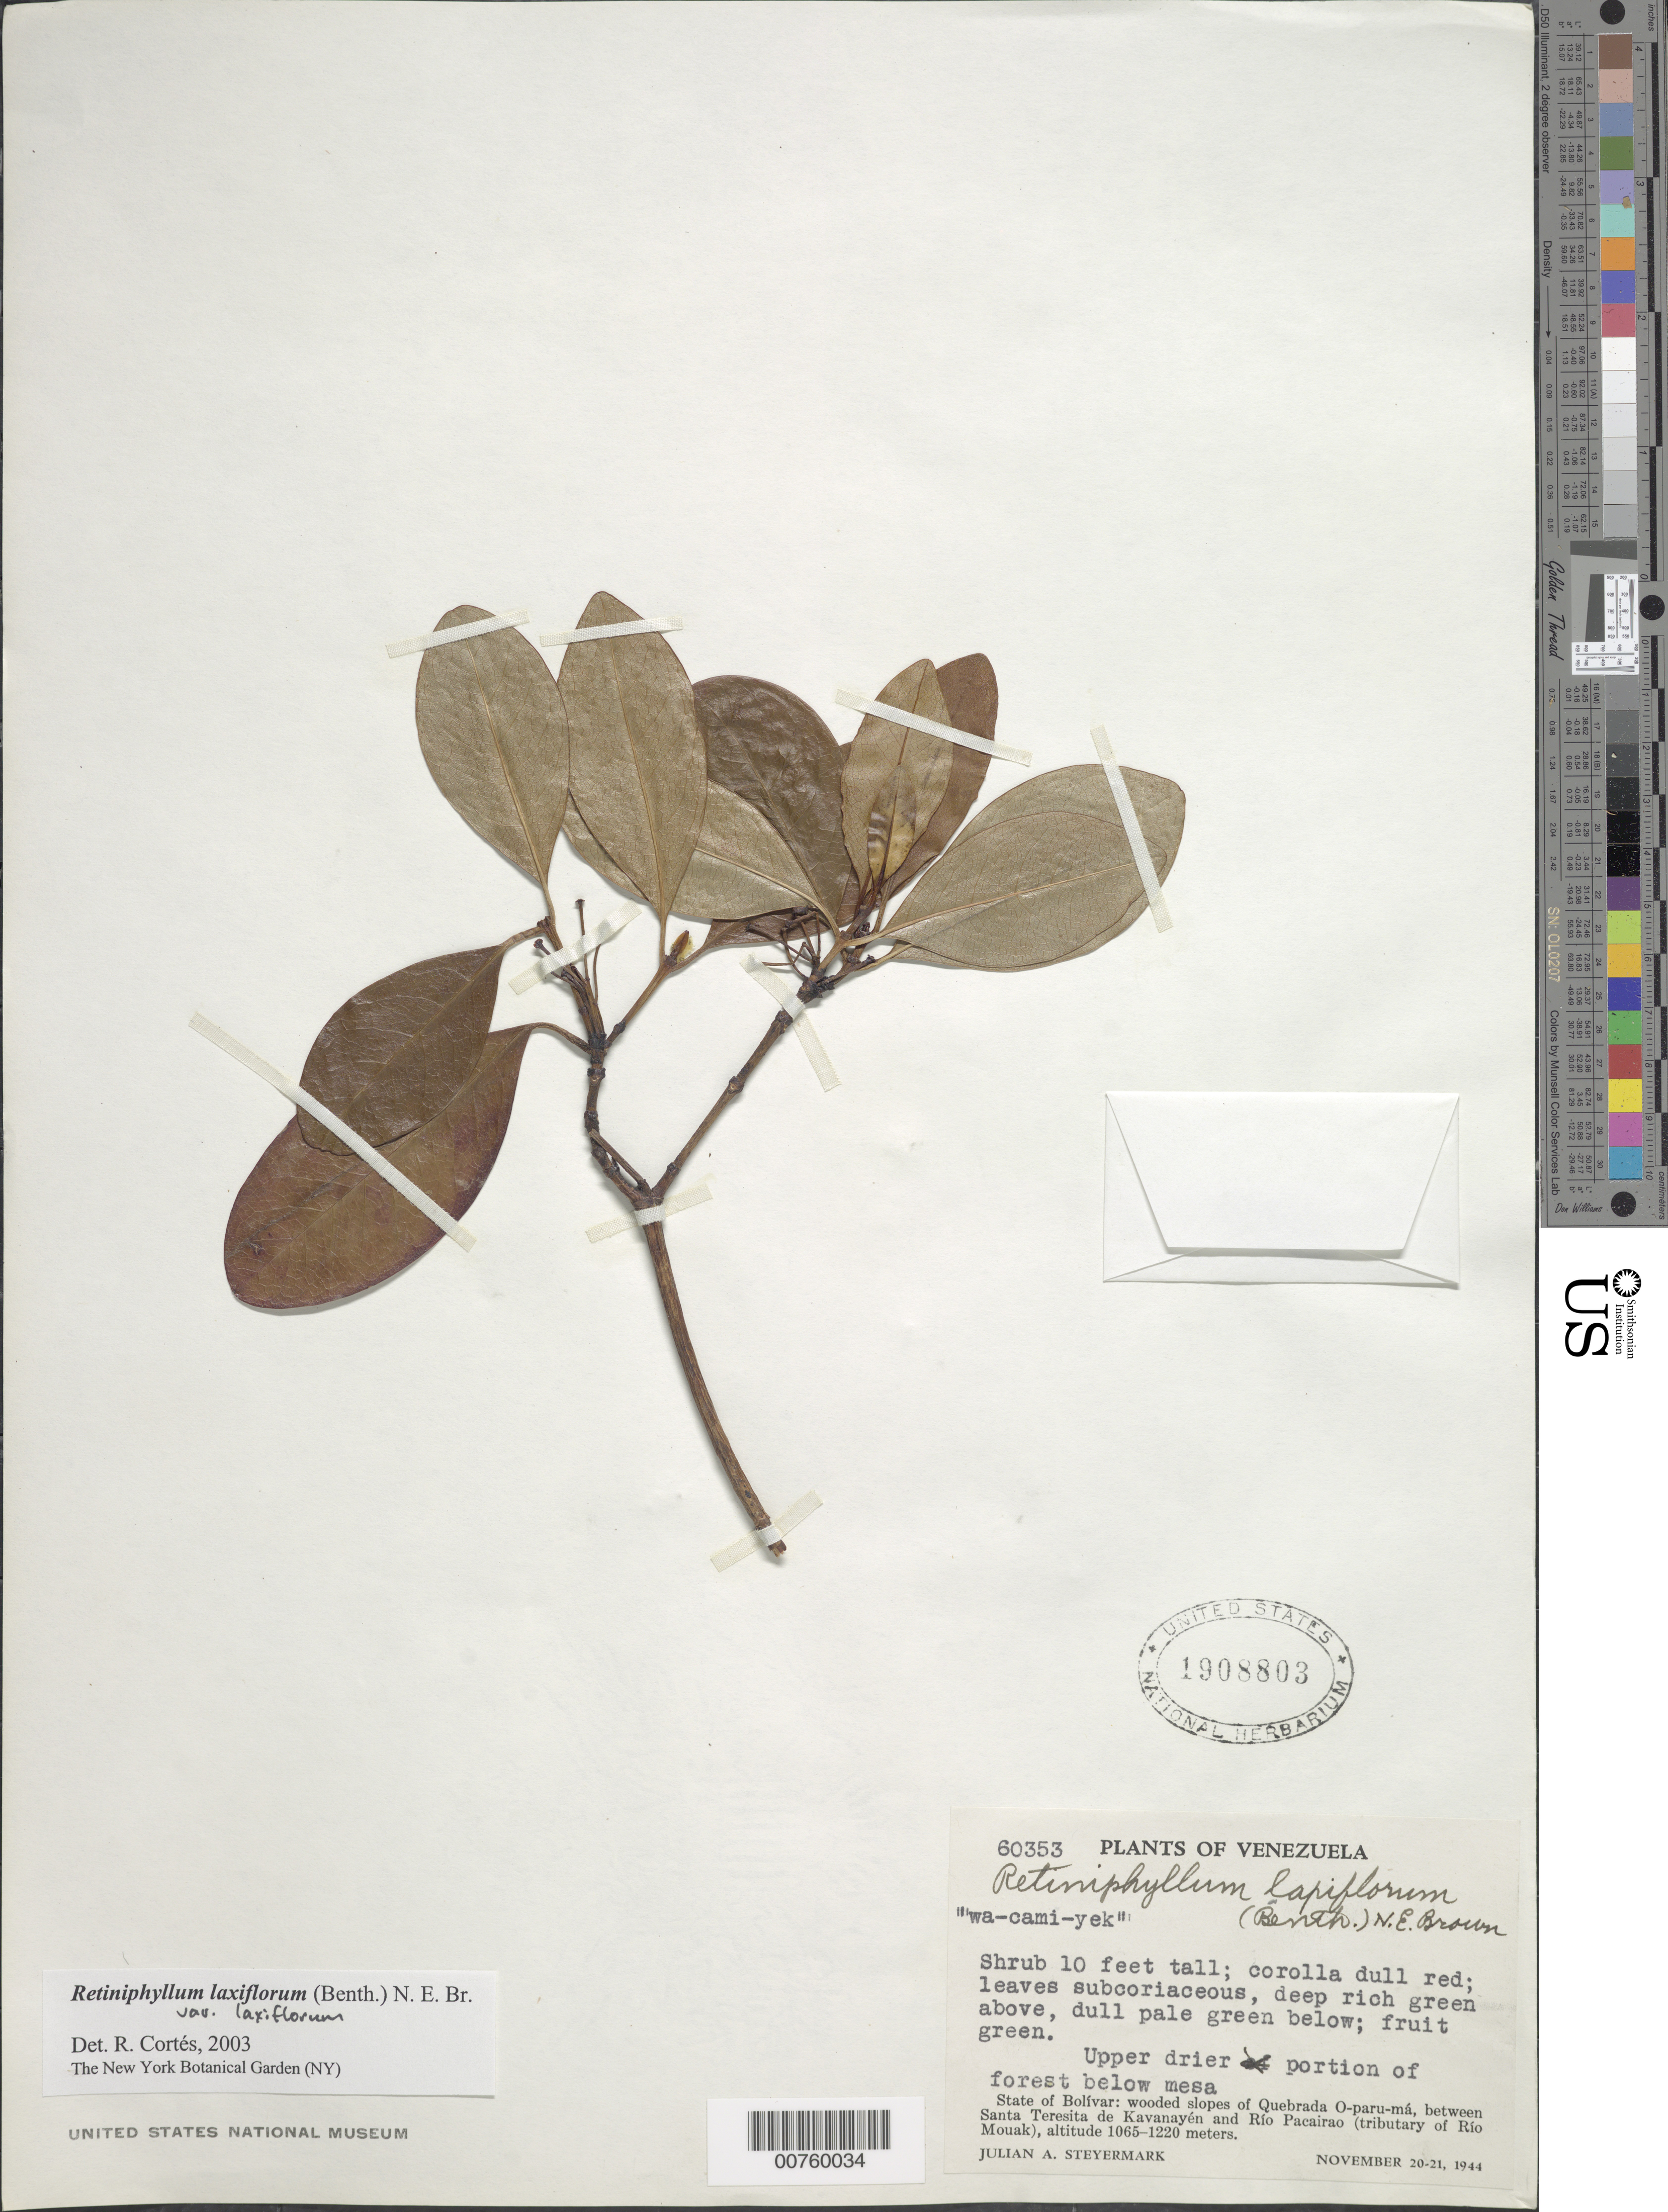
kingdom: Plantae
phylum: Tracheophyta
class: Magnoliopsida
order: Gentianales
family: Rubiaceae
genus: Retiniphyllum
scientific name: Retiniphyllum laxiflorum var. laxiflorum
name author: (Benth.) N.E. Br.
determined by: Cortes R., G.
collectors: J. Steyermark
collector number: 60353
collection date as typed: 20-Nov-44 to 21-Nov-44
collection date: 1944-11-20/1944-11-21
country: Venezuela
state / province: Bolívar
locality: Quebrada O-paru-má, between Santa Teresita de Kavanayén and Río Pacairao (trib. of Río Mouak)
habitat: Upper drier portion of forest below mesa; wooded slopes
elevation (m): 1065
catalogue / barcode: US 1908803